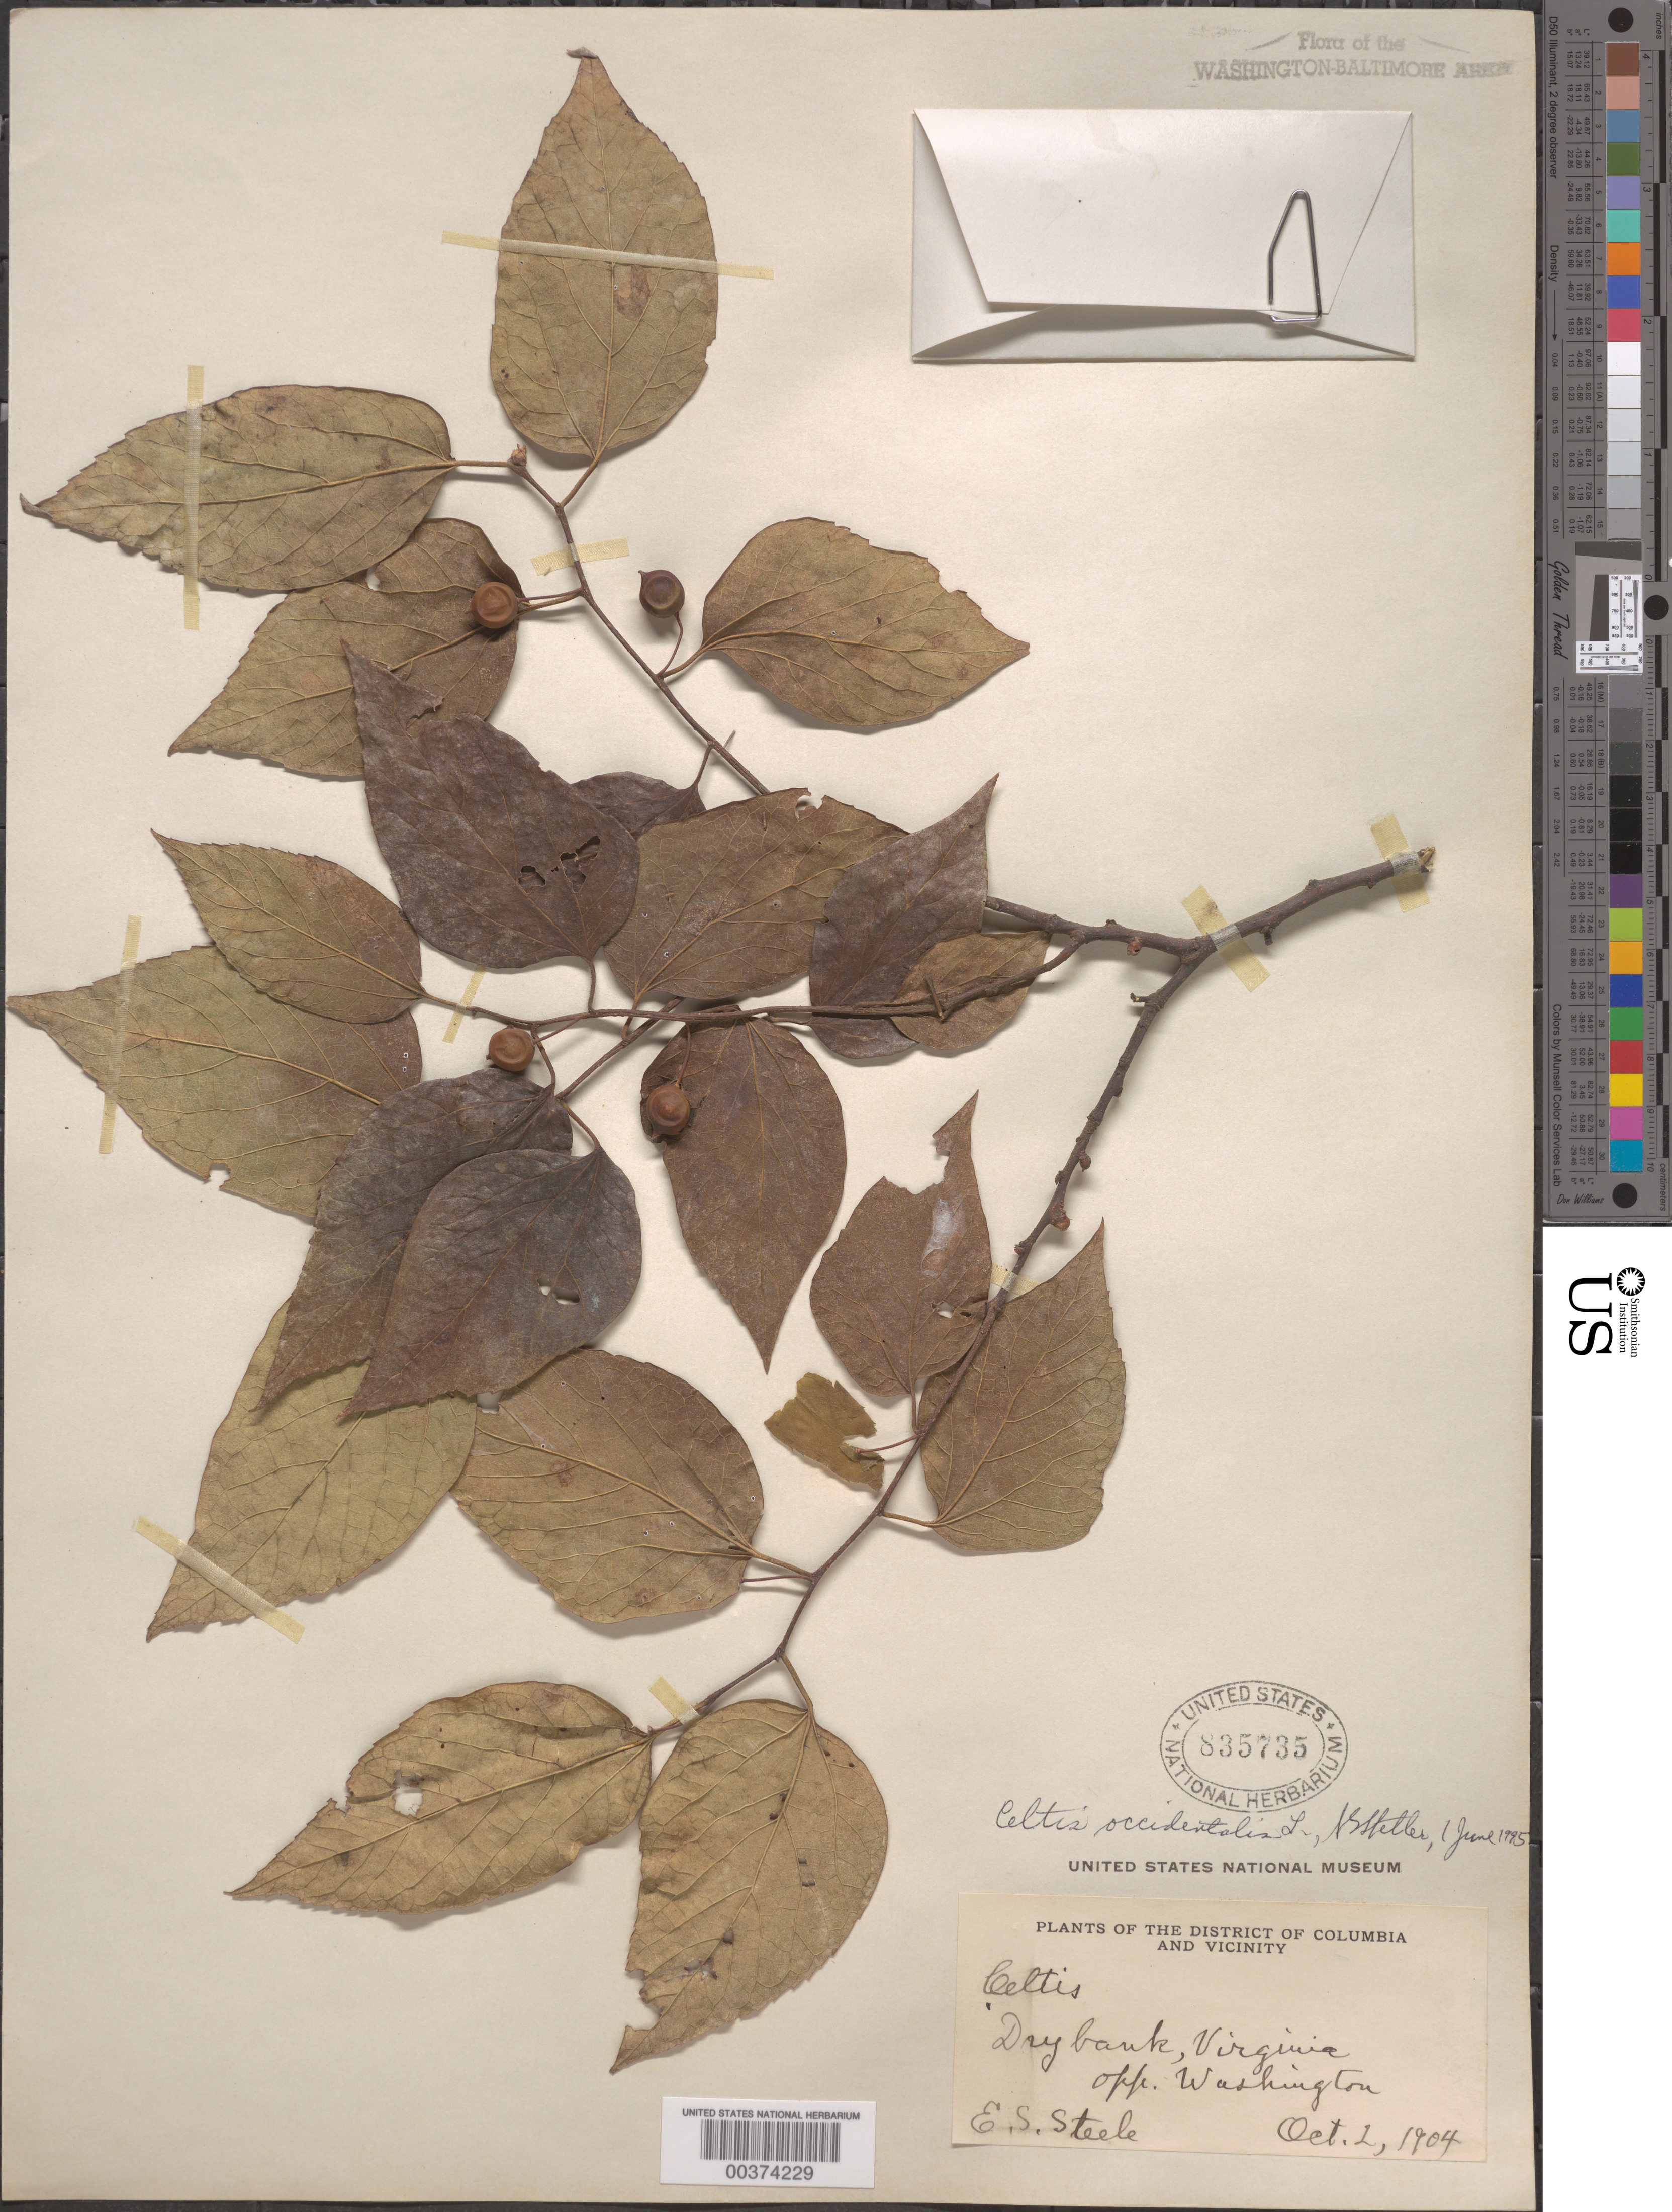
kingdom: Plantae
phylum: Tracheophyta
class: Magnoliopsida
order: Rosales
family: Cannabaceae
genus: Celtis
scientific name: Celtis occidentalis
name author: L.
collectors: E. Steele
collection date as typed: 02 Oct 1904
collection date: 1904-10-02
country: United States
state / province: Virginia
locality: Opposite Washington, river banks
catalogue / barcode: US 835735